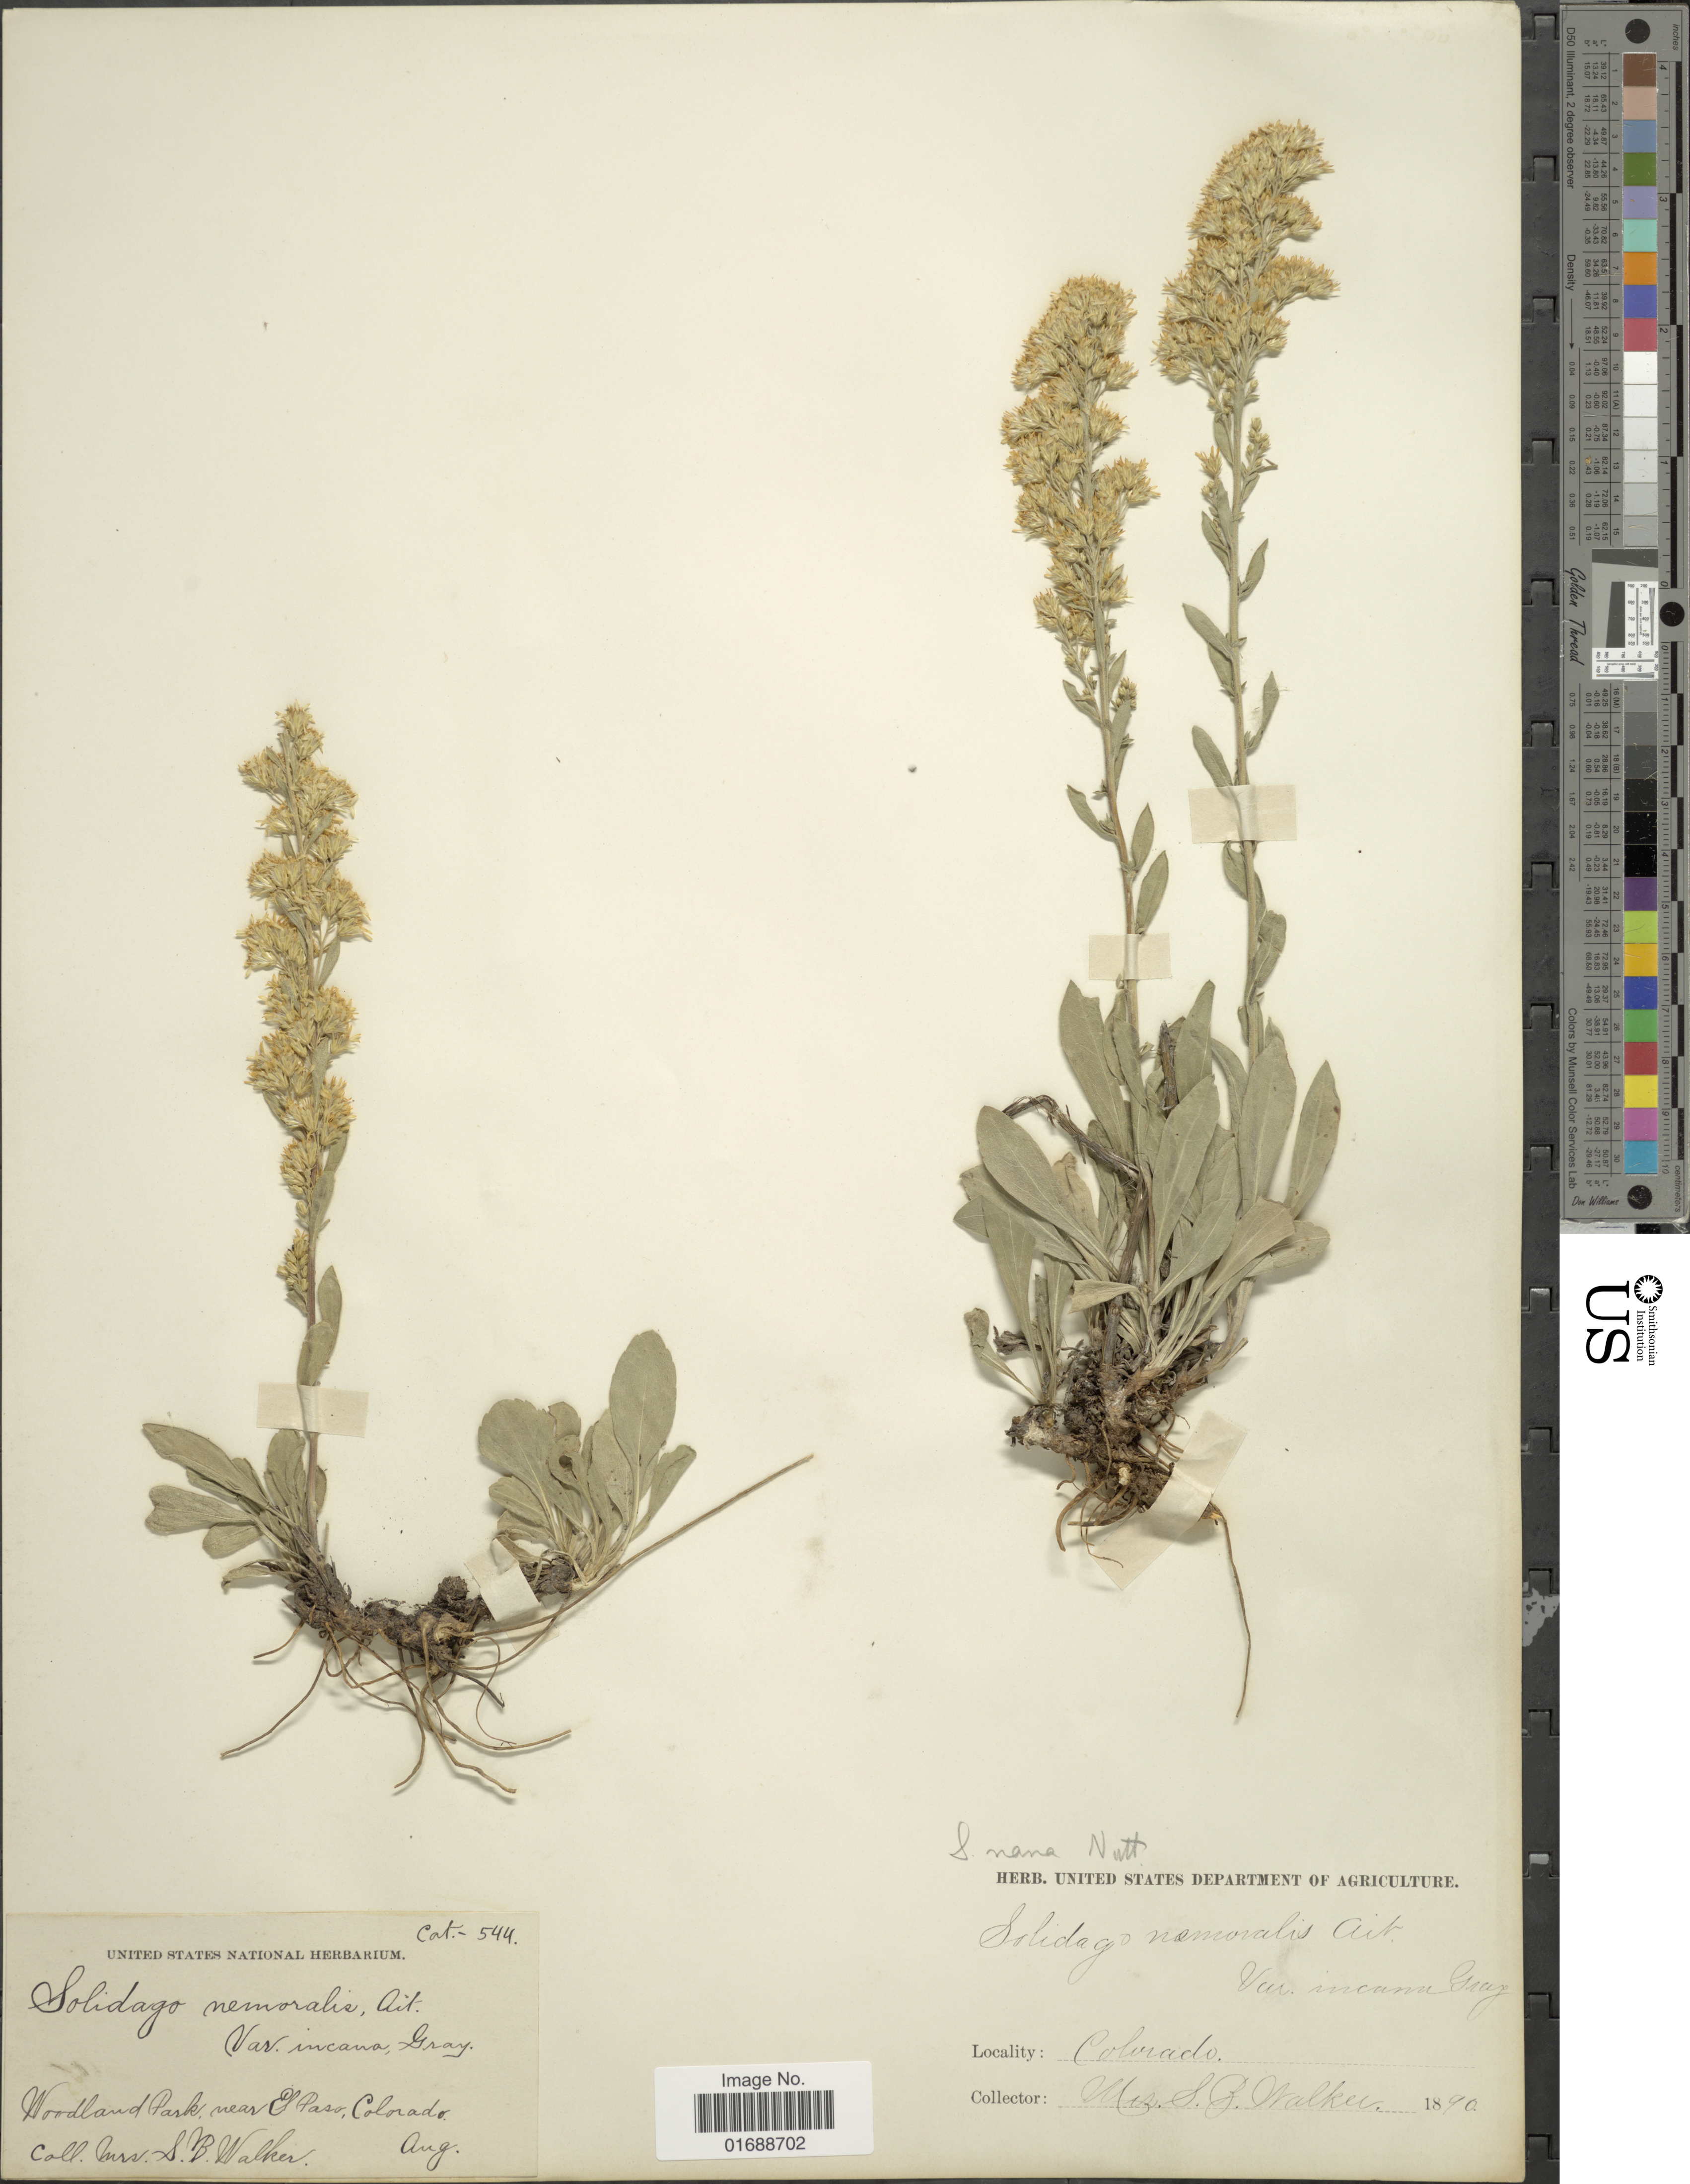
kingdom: Plantae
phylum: Tracheophyta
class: Magnoliopsida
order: Asterales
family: Asteraceae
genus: Solidago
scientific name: Solidago nana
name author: Nutt.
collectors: S. Walker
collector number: Cat544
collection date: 1890-08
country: United States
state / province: Colorado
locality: Woodland park near El Paso